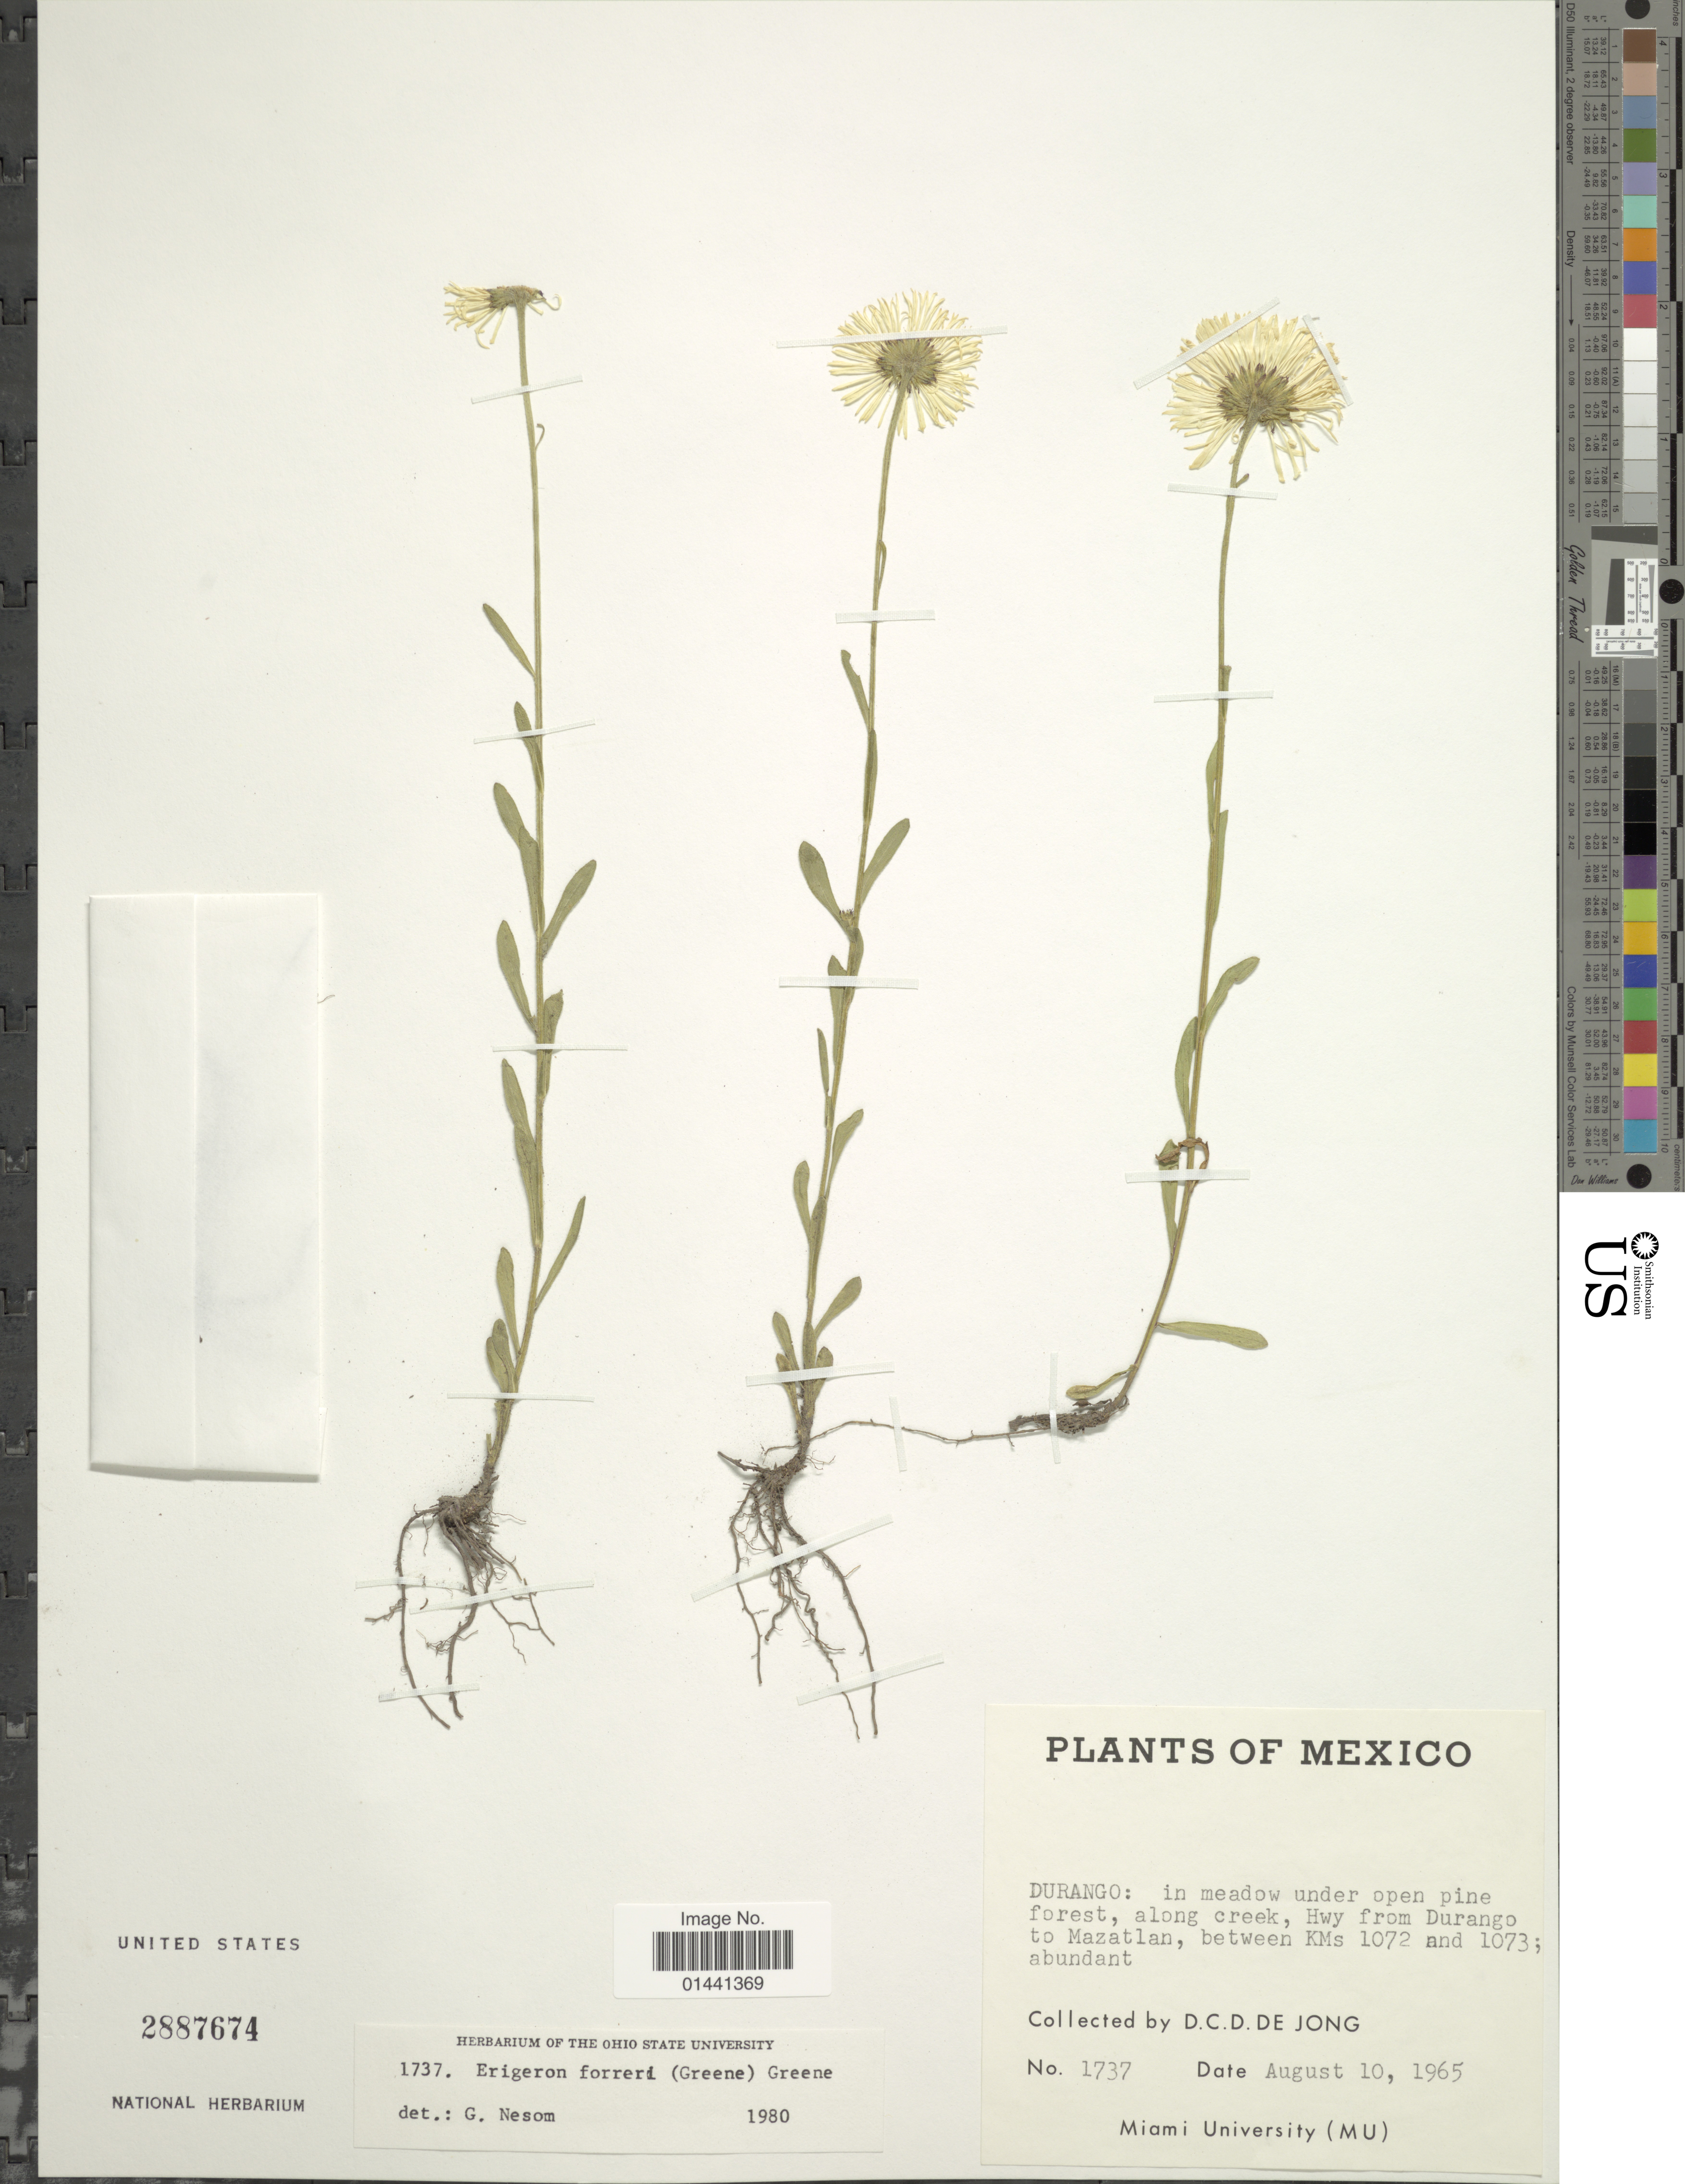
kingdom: Plantae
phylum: Tracheophyta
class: Magnoliopsida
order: Asterales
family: Asteraceae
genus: Erigeron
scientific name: Erigeron forreri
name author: (Greene) Greene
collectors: D. De Jong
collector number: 1737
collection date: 1965-08-10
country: Mexico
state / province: Durango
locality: In meadow under pine forest, along creek, Hwy from Durango to Mazatlan, between KMs 1072 and 1073; abundant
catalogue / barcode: US 2887674